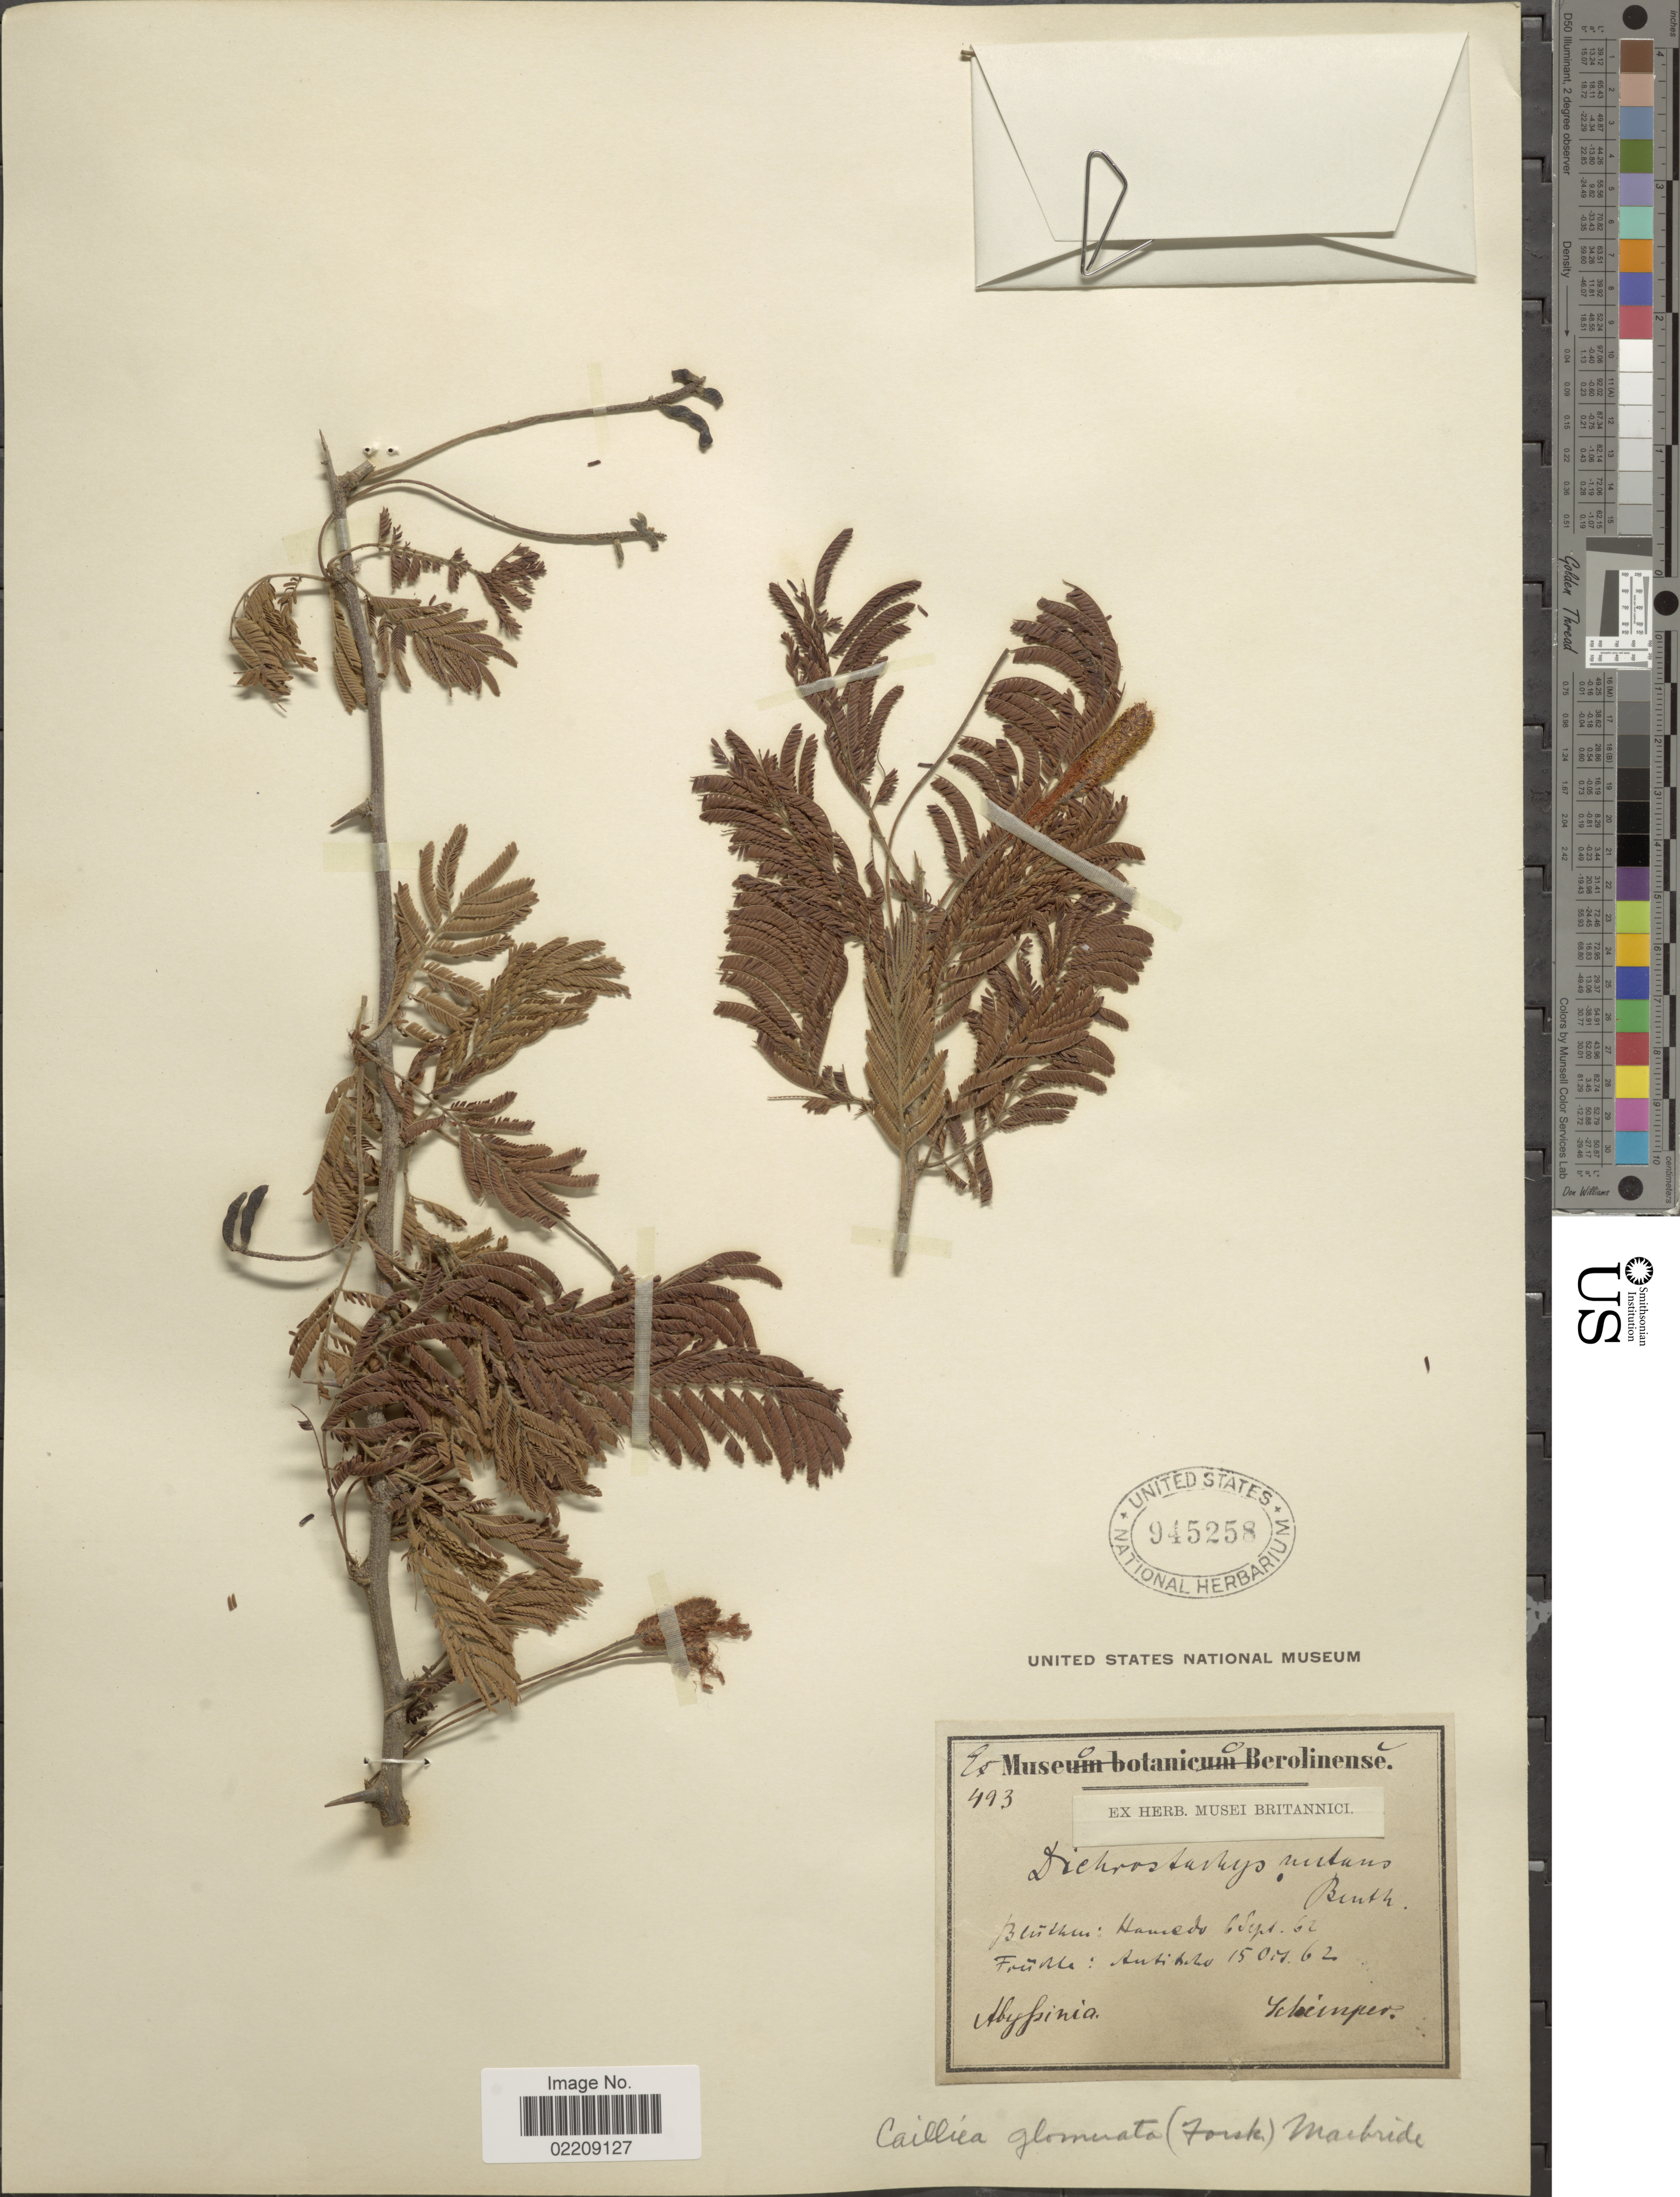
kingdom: Plantae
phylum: Tracheophyta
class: Magnoliopsida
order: Fabales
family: Fabaceae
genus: Dichrostachys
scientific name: Dichrostachys glomerata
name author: (Forssk.) Chiov.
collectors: -. Schimper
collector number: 493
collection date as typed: Transcribed d/m/y: 6/9/62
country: Eritrea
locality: Blüthui: Hamedo, Abyssinia [interpreted]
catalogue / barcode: US 945258